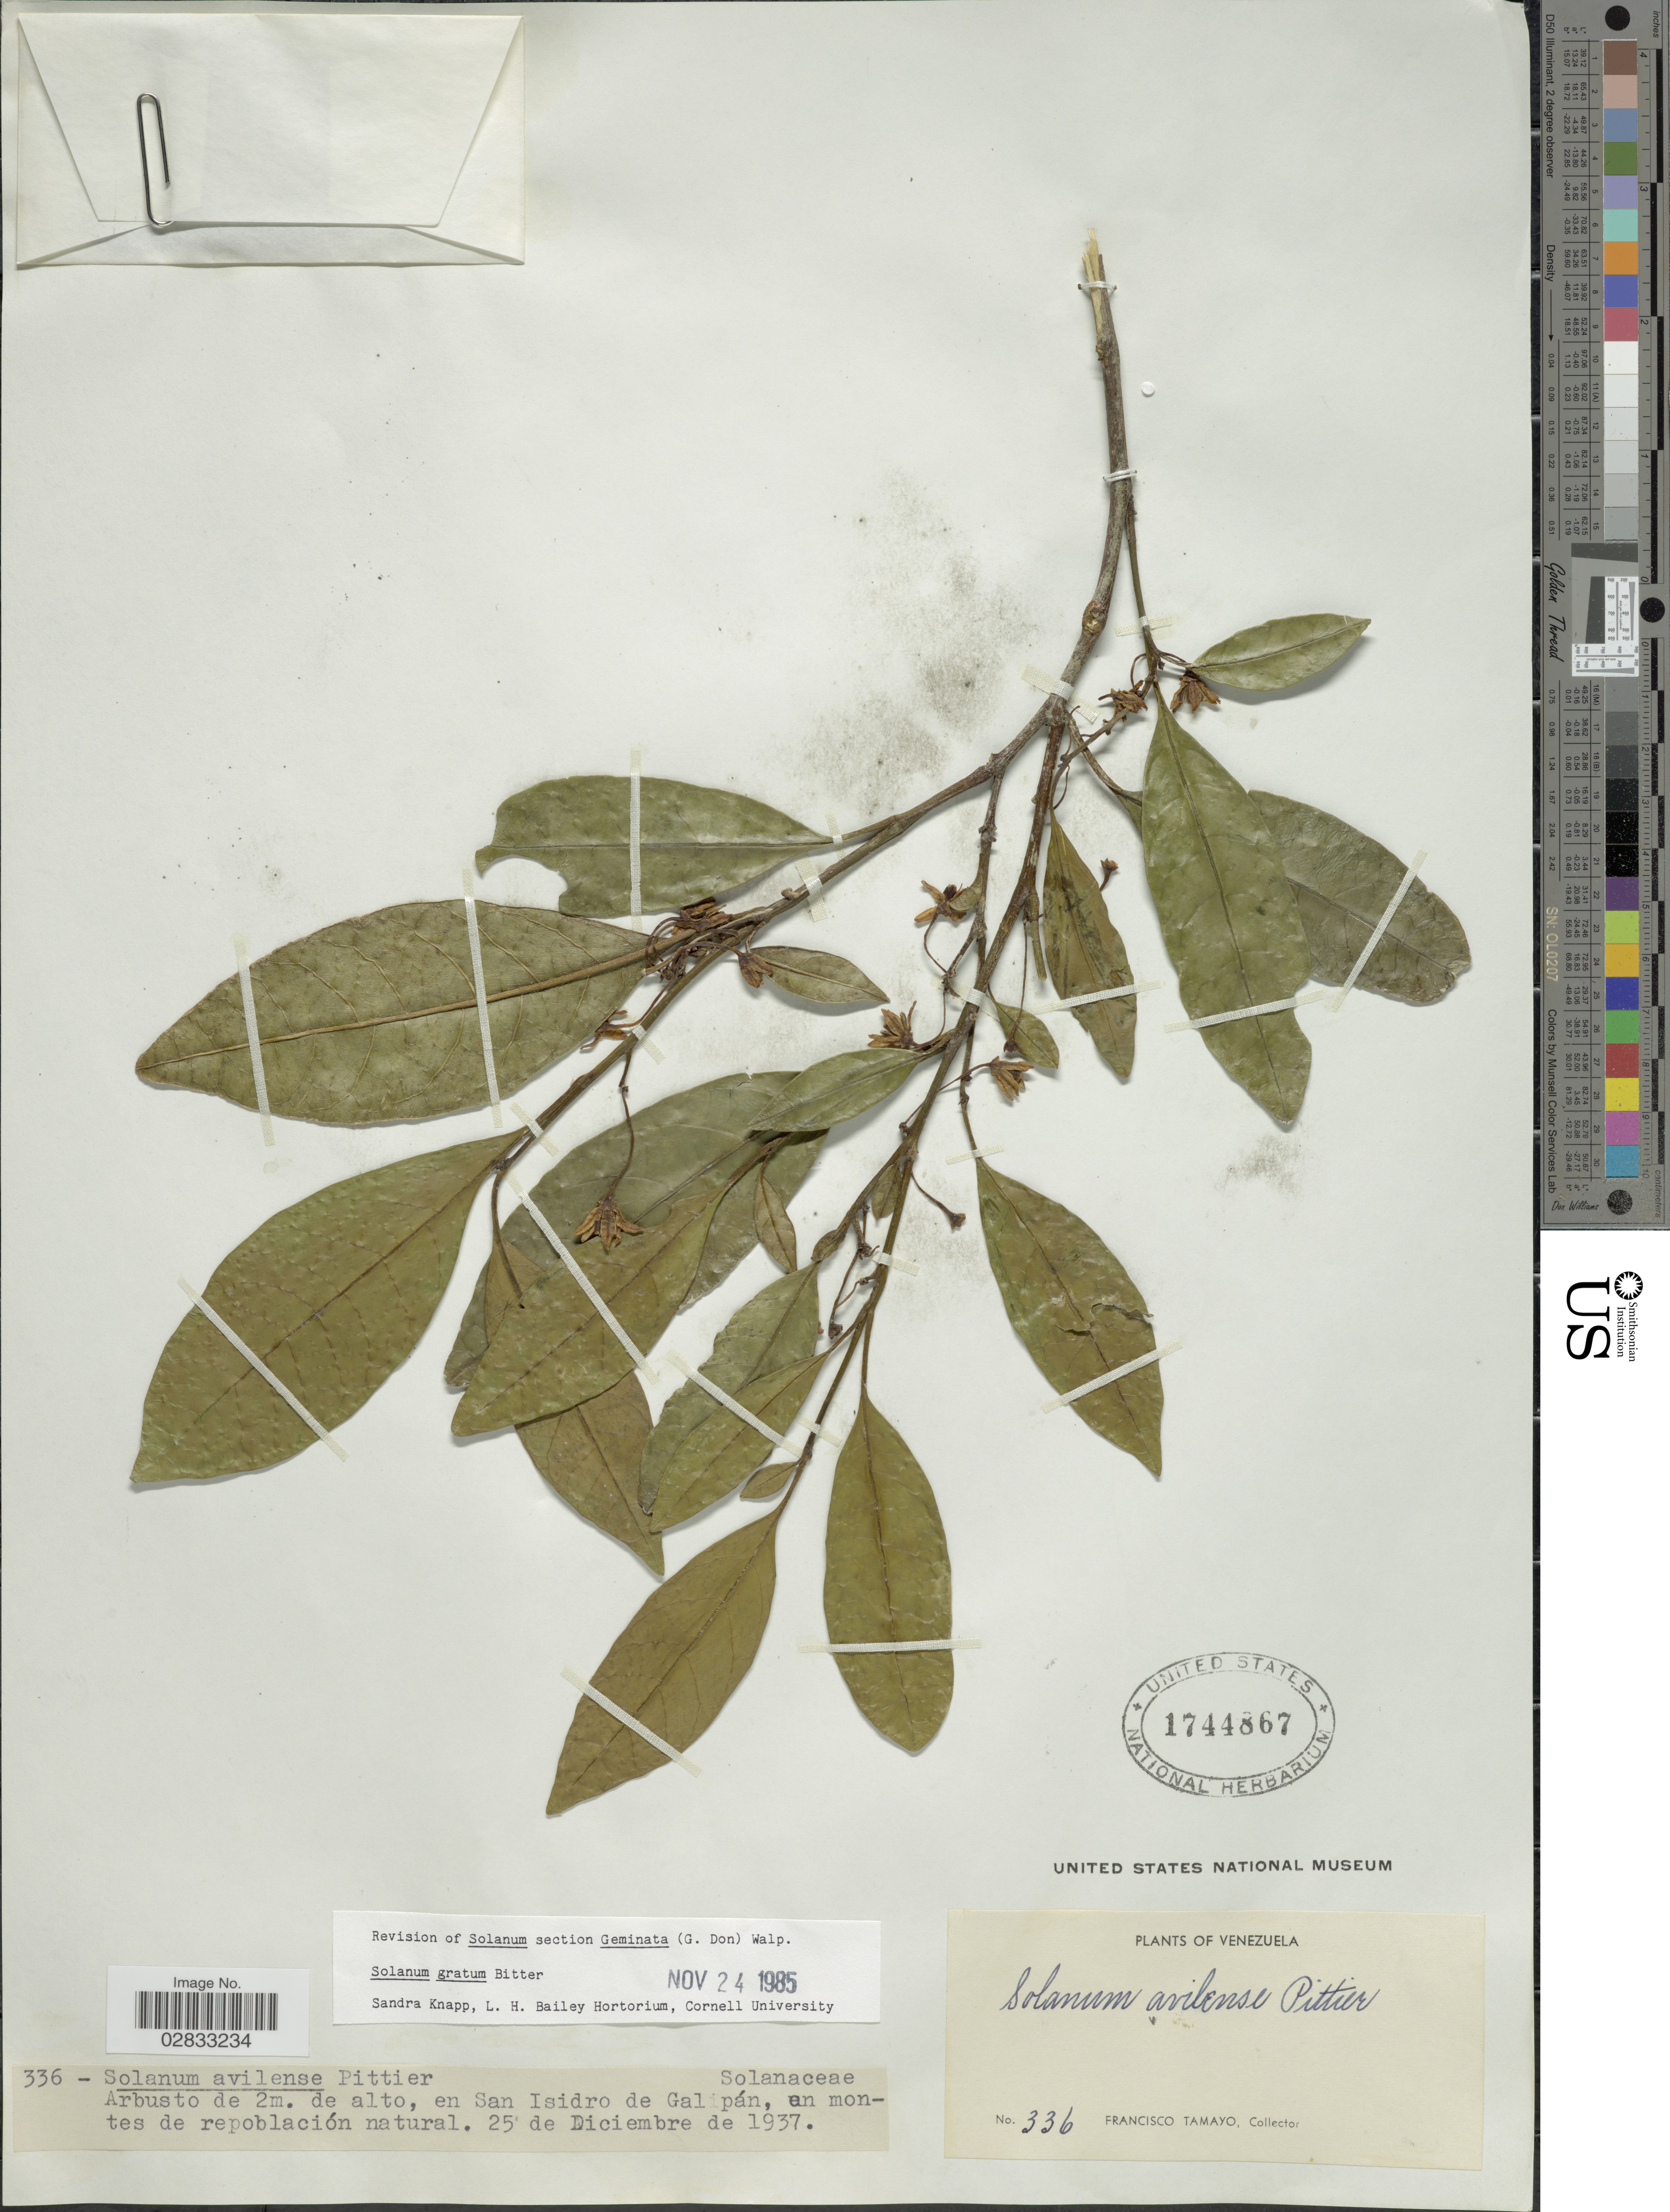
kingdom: Plantae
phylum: Tracheophyta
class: Magnoliopsida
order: Solanales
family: Solanaceae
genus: Solanum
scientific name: Solanum gratum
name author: Bitter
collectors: F. Tamayo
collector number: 336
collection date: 1937-12-25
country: Venezuela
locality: En San Isidro de Galipán, en montes de repoblación natural.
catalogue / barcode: US 1744867